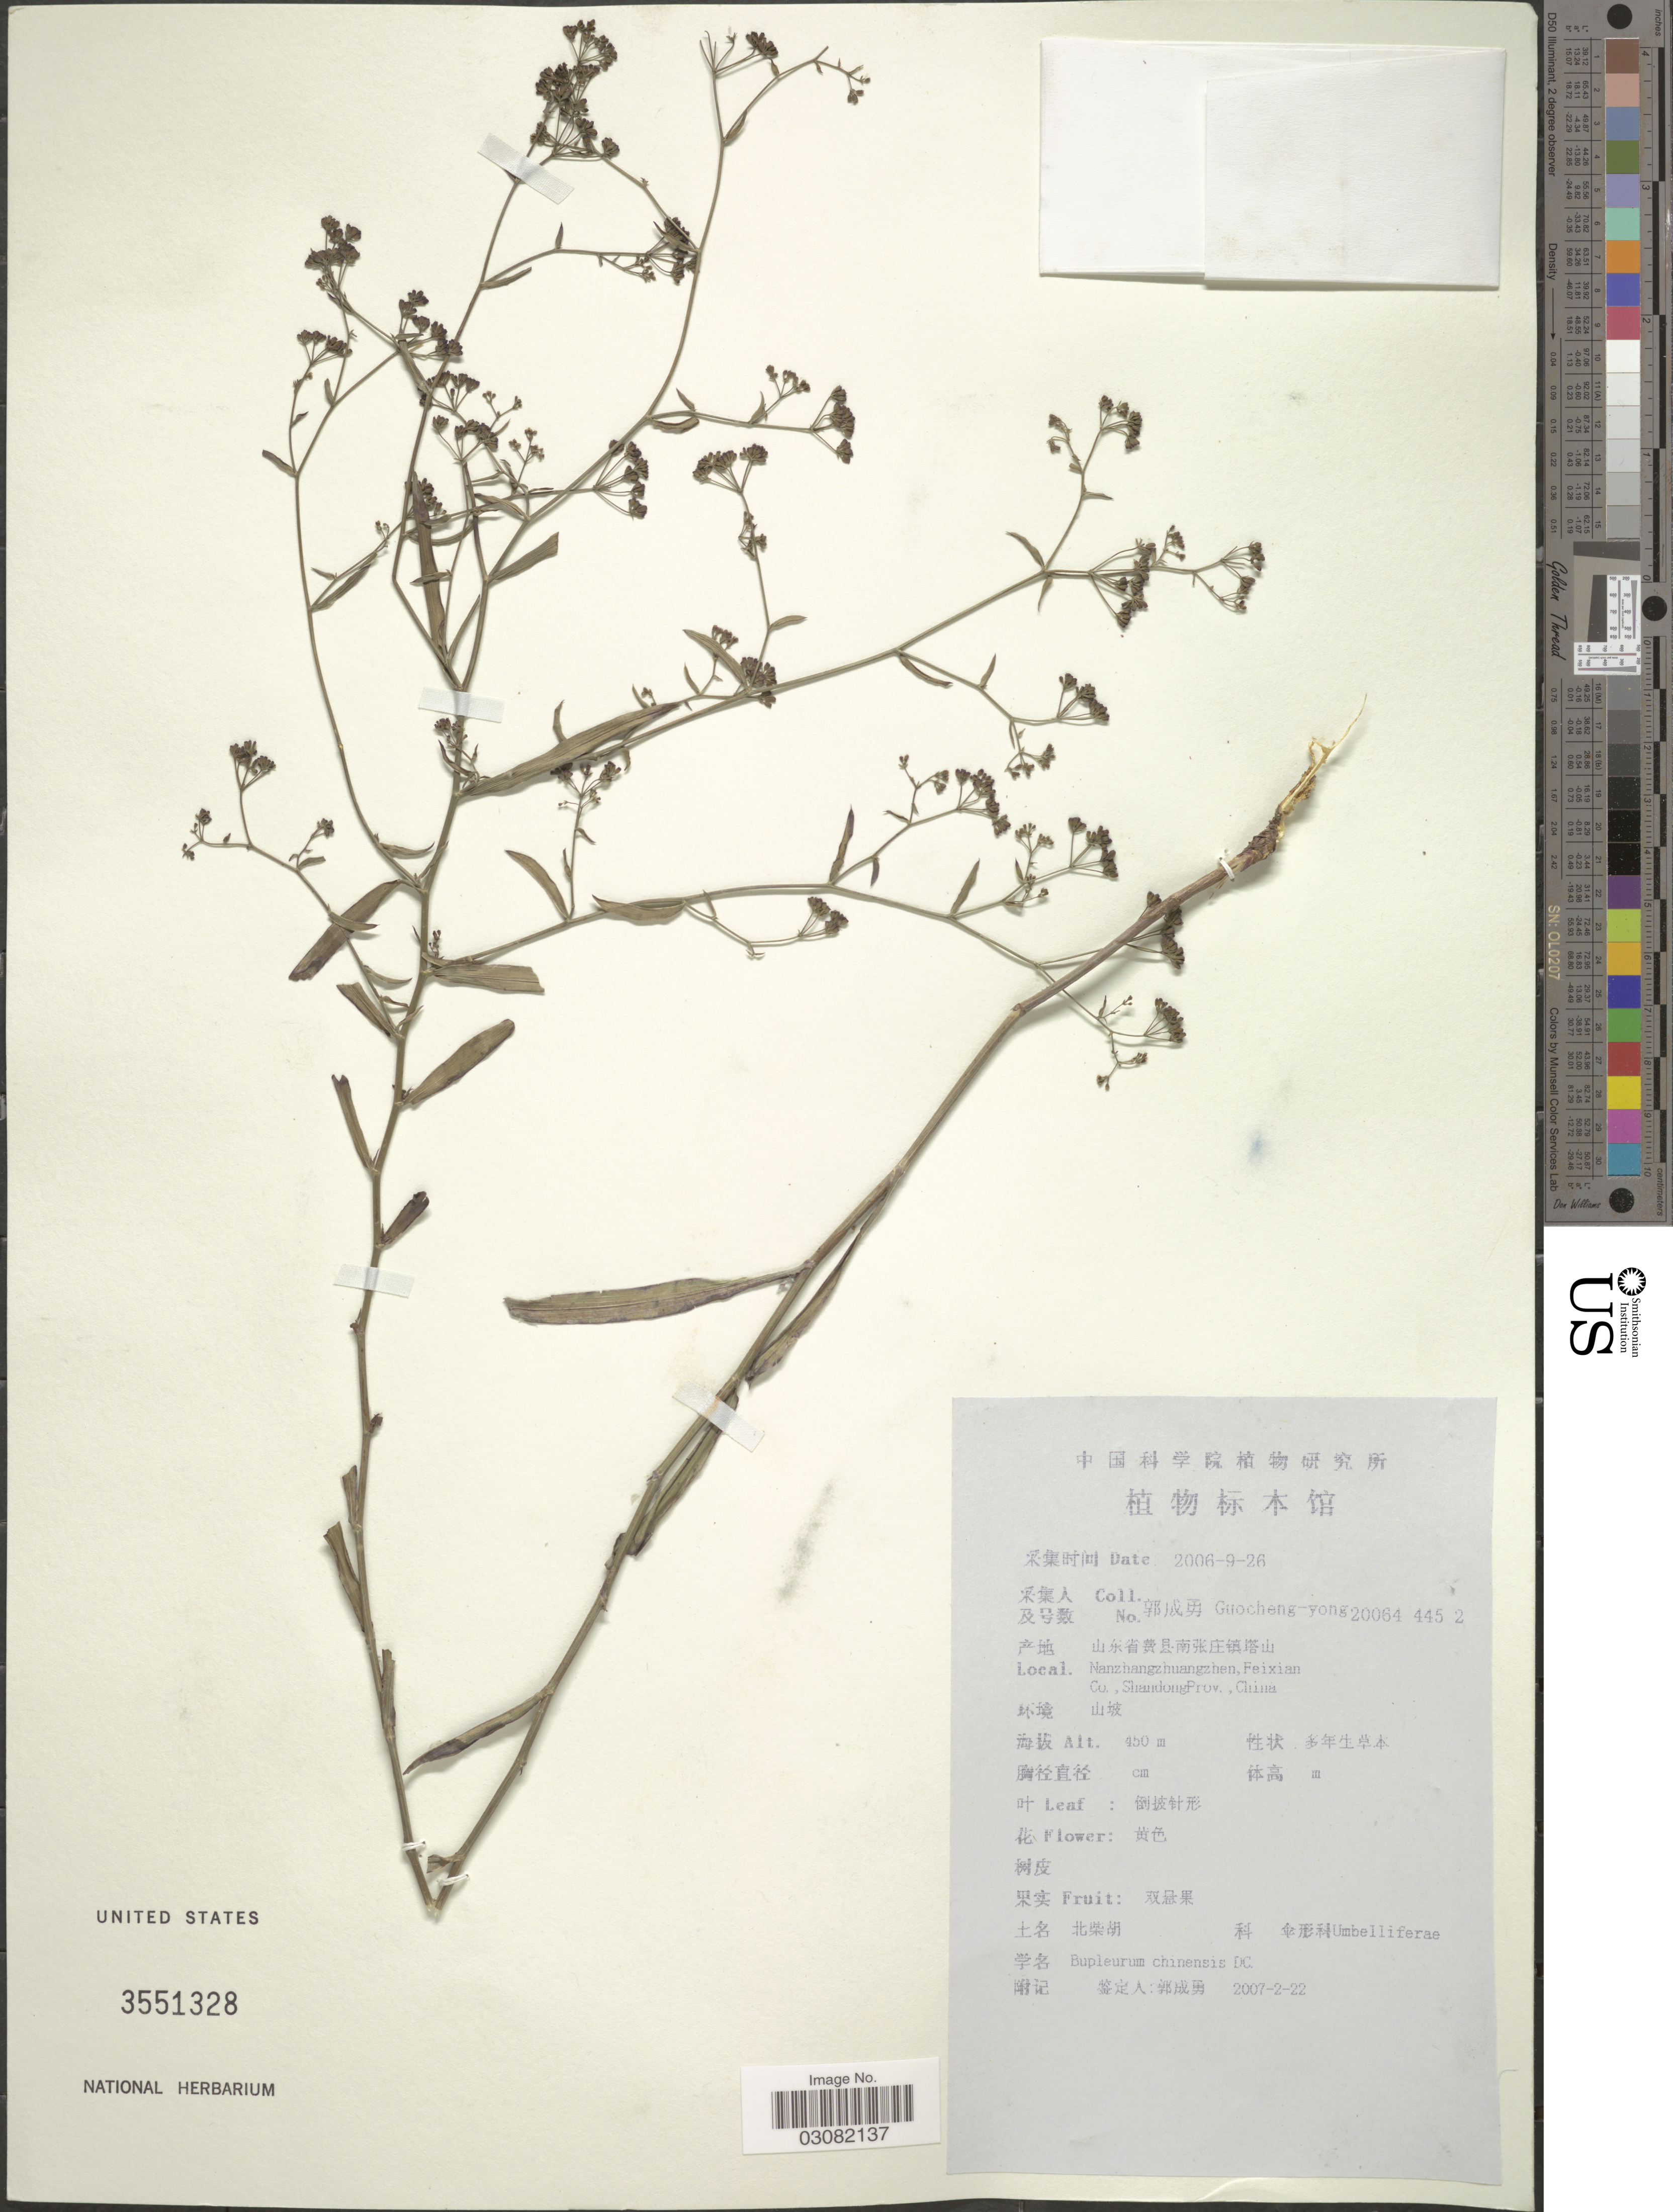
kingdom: Plantae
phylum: Tracheophyta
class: Magnoliopsida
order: Apiales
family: Apiaceae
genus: Bupleurum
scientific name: Bupleurum chinense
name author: DC.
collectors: Guo cheng-yong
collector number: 20064 445 2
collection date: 2006-09-26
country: China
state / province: Shandong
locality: Nanzhangzhuangzhen, Feixian Co., Shandong Prov.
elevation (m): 450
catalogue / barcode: US 3551328